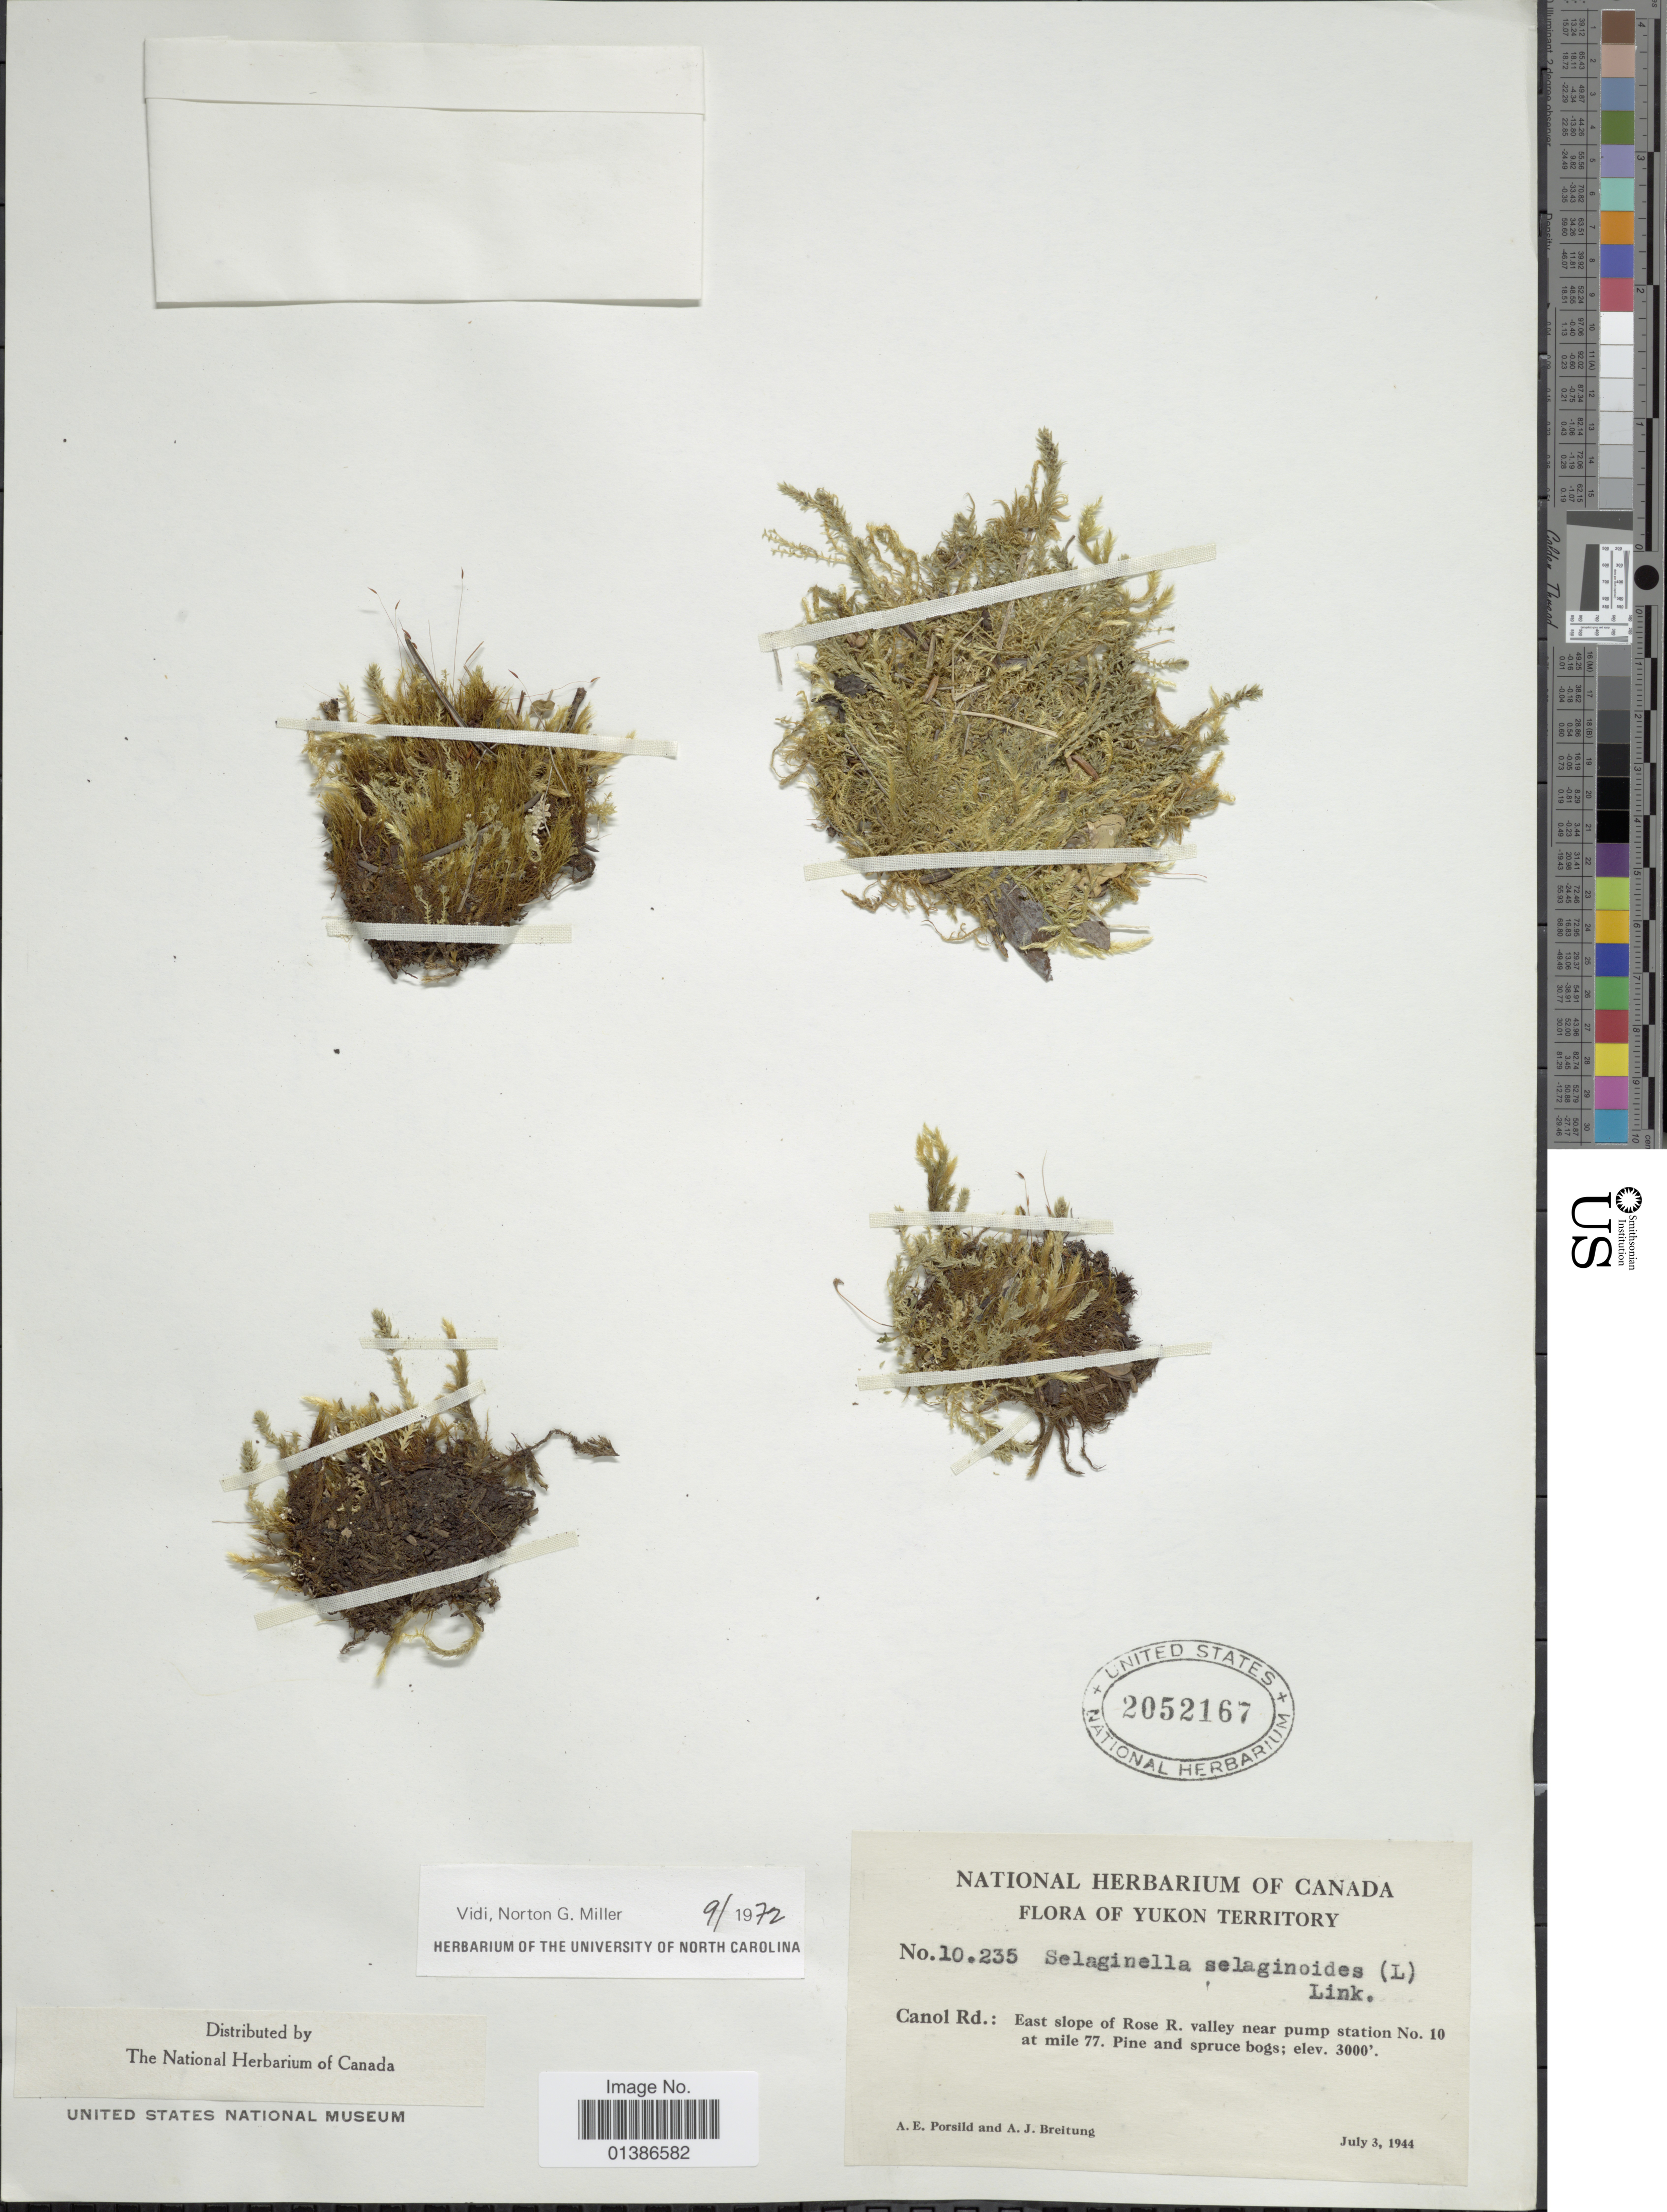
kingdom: Plantae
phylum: Tracheophyta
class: Lycopodiopsida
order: Selaginellales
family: Selaginellaceae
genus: Selaginella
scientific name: Selaginella selaginoides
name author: (L.) Link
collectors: A. E. Porsild & A. Breitung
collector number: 10235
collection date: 1944-07-03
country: Canada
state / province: Yukon Territory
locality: Canol Rd.: East slope of Rose R. valley near pump station No. 10 at mile 77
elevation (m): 914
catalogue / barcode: US 2052167